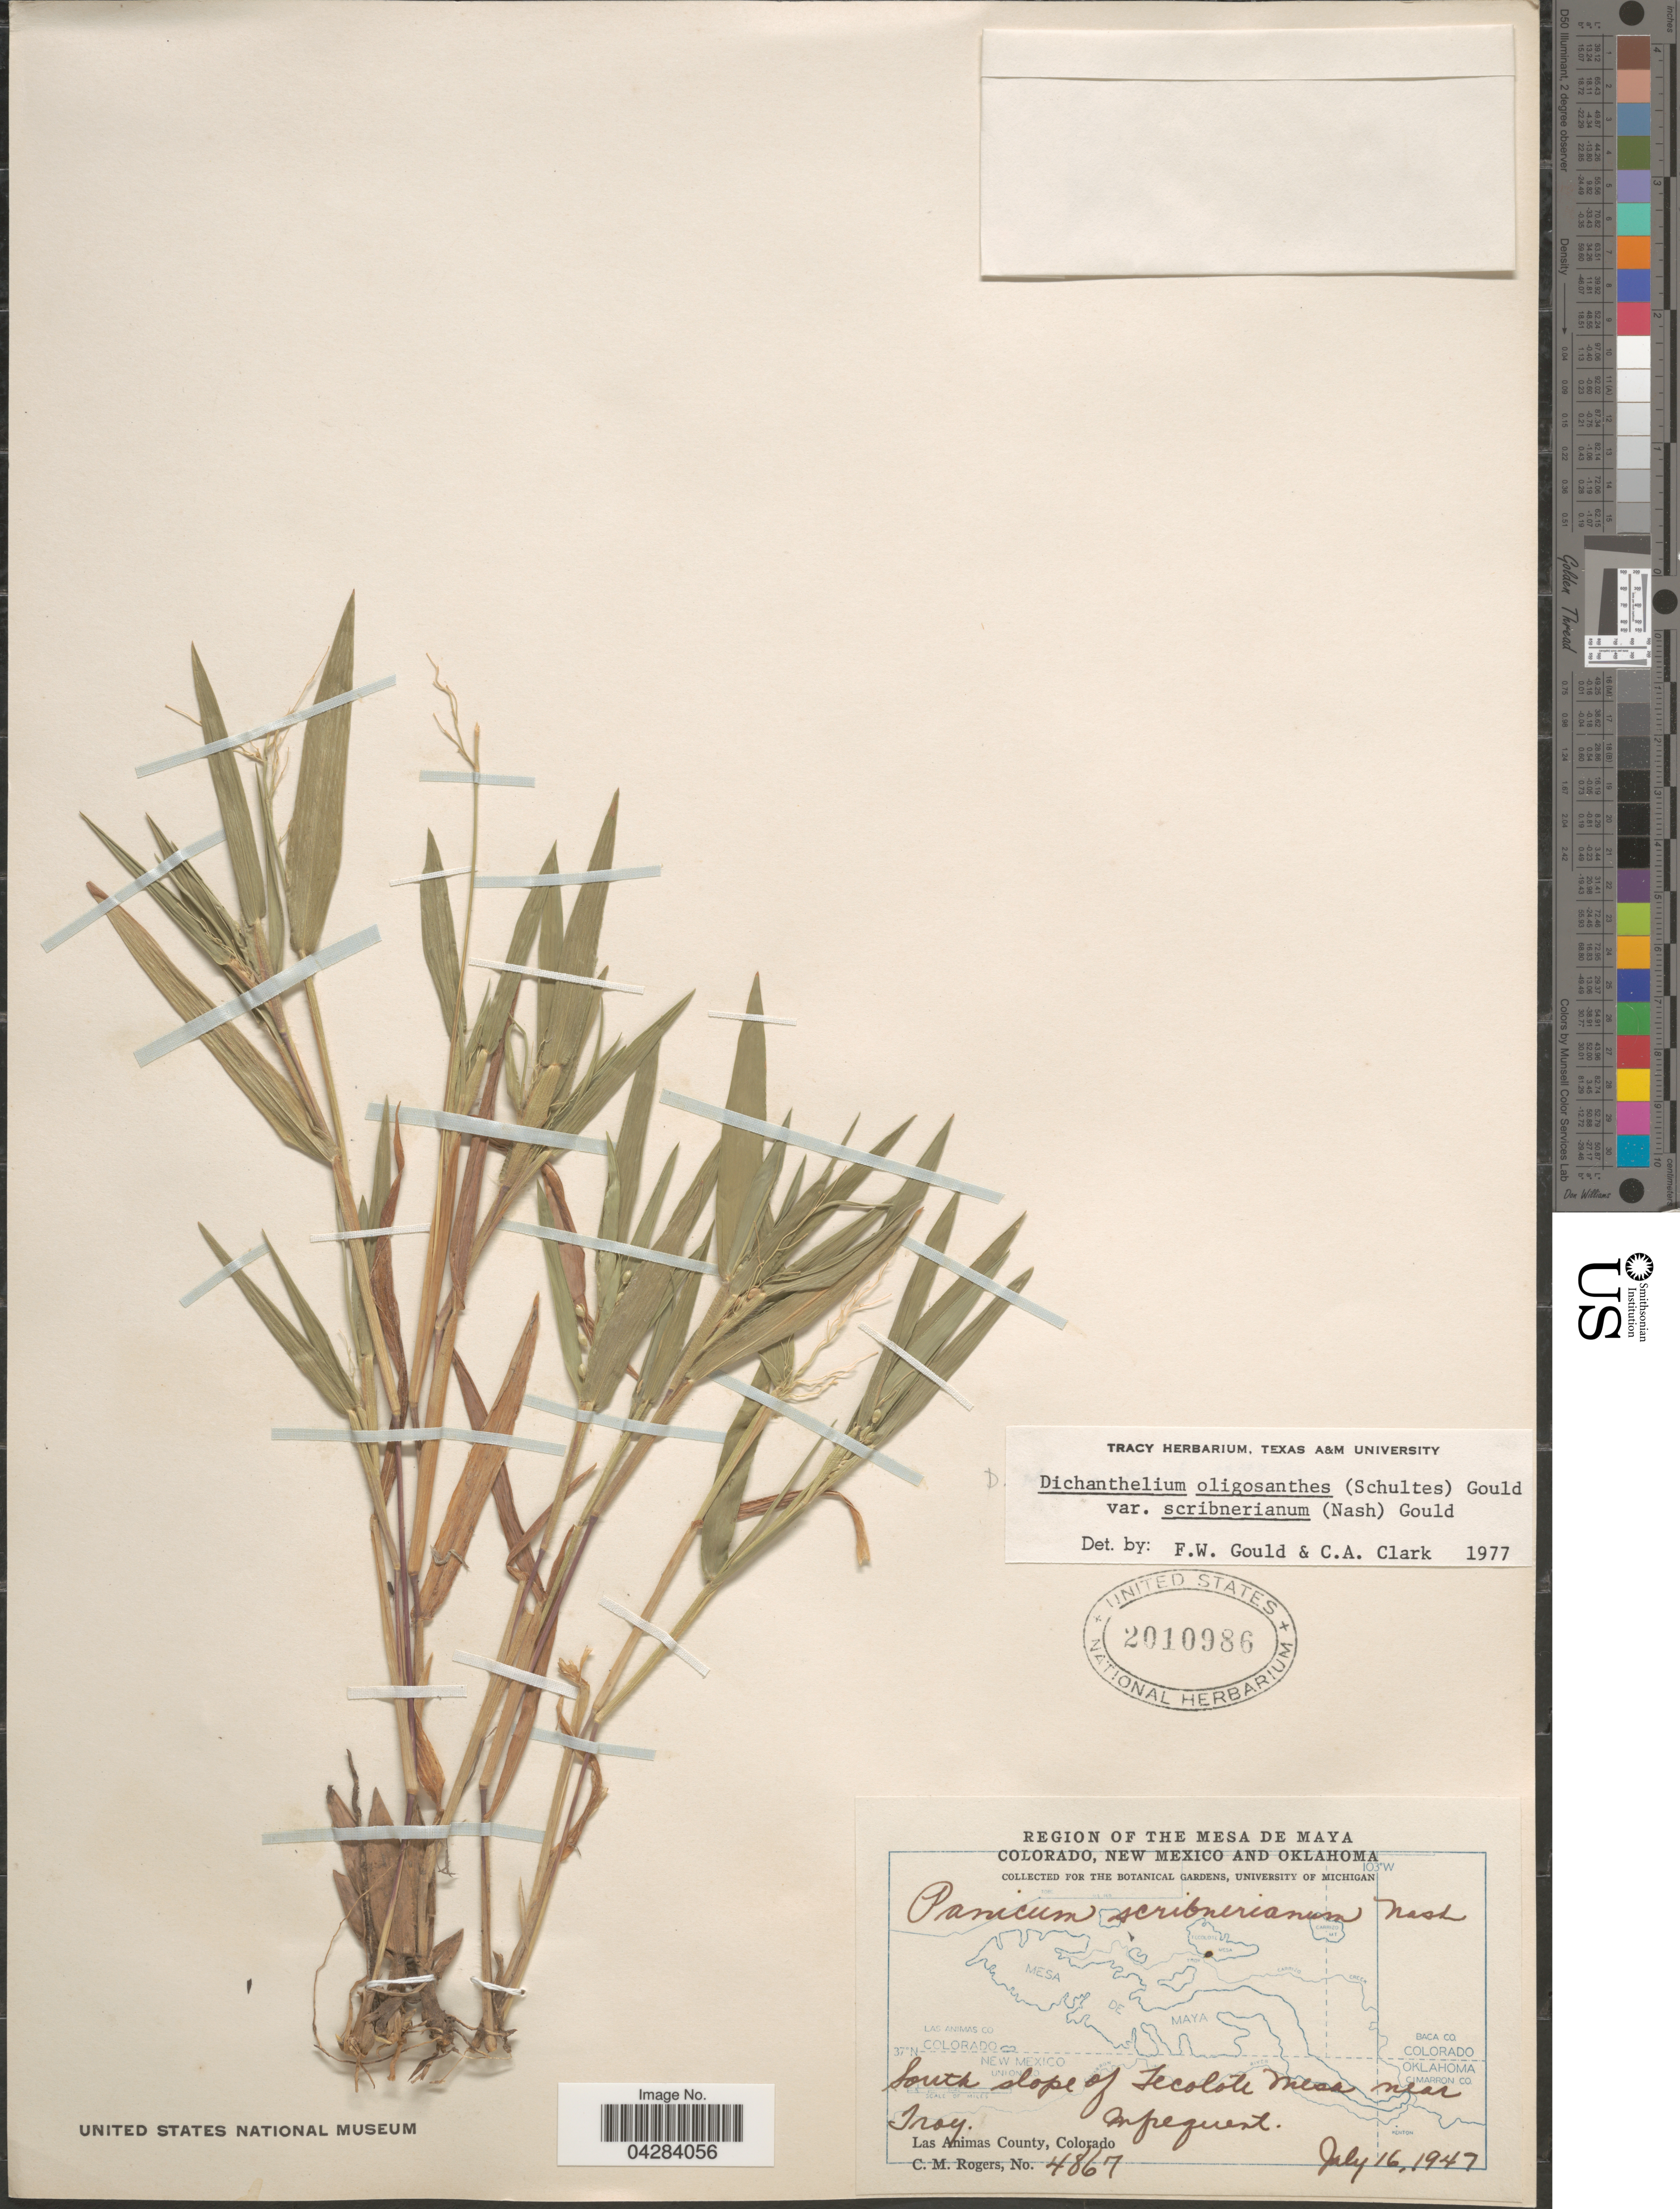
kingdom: Plantae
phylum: Tracheophyta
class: Liliopsida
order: Poales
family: Poaceae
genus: Dichanthelium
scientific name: Dichanthelium oligosanthes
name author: (Schult.) Gould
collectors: C. M. Rogers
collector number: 4867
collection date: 1947-07-16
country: United States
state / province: Colorado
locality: Region of the Mesa de Maya. South slope of Tecolote Mesa near Troy. Las Animas County.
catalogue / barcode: US 2010986